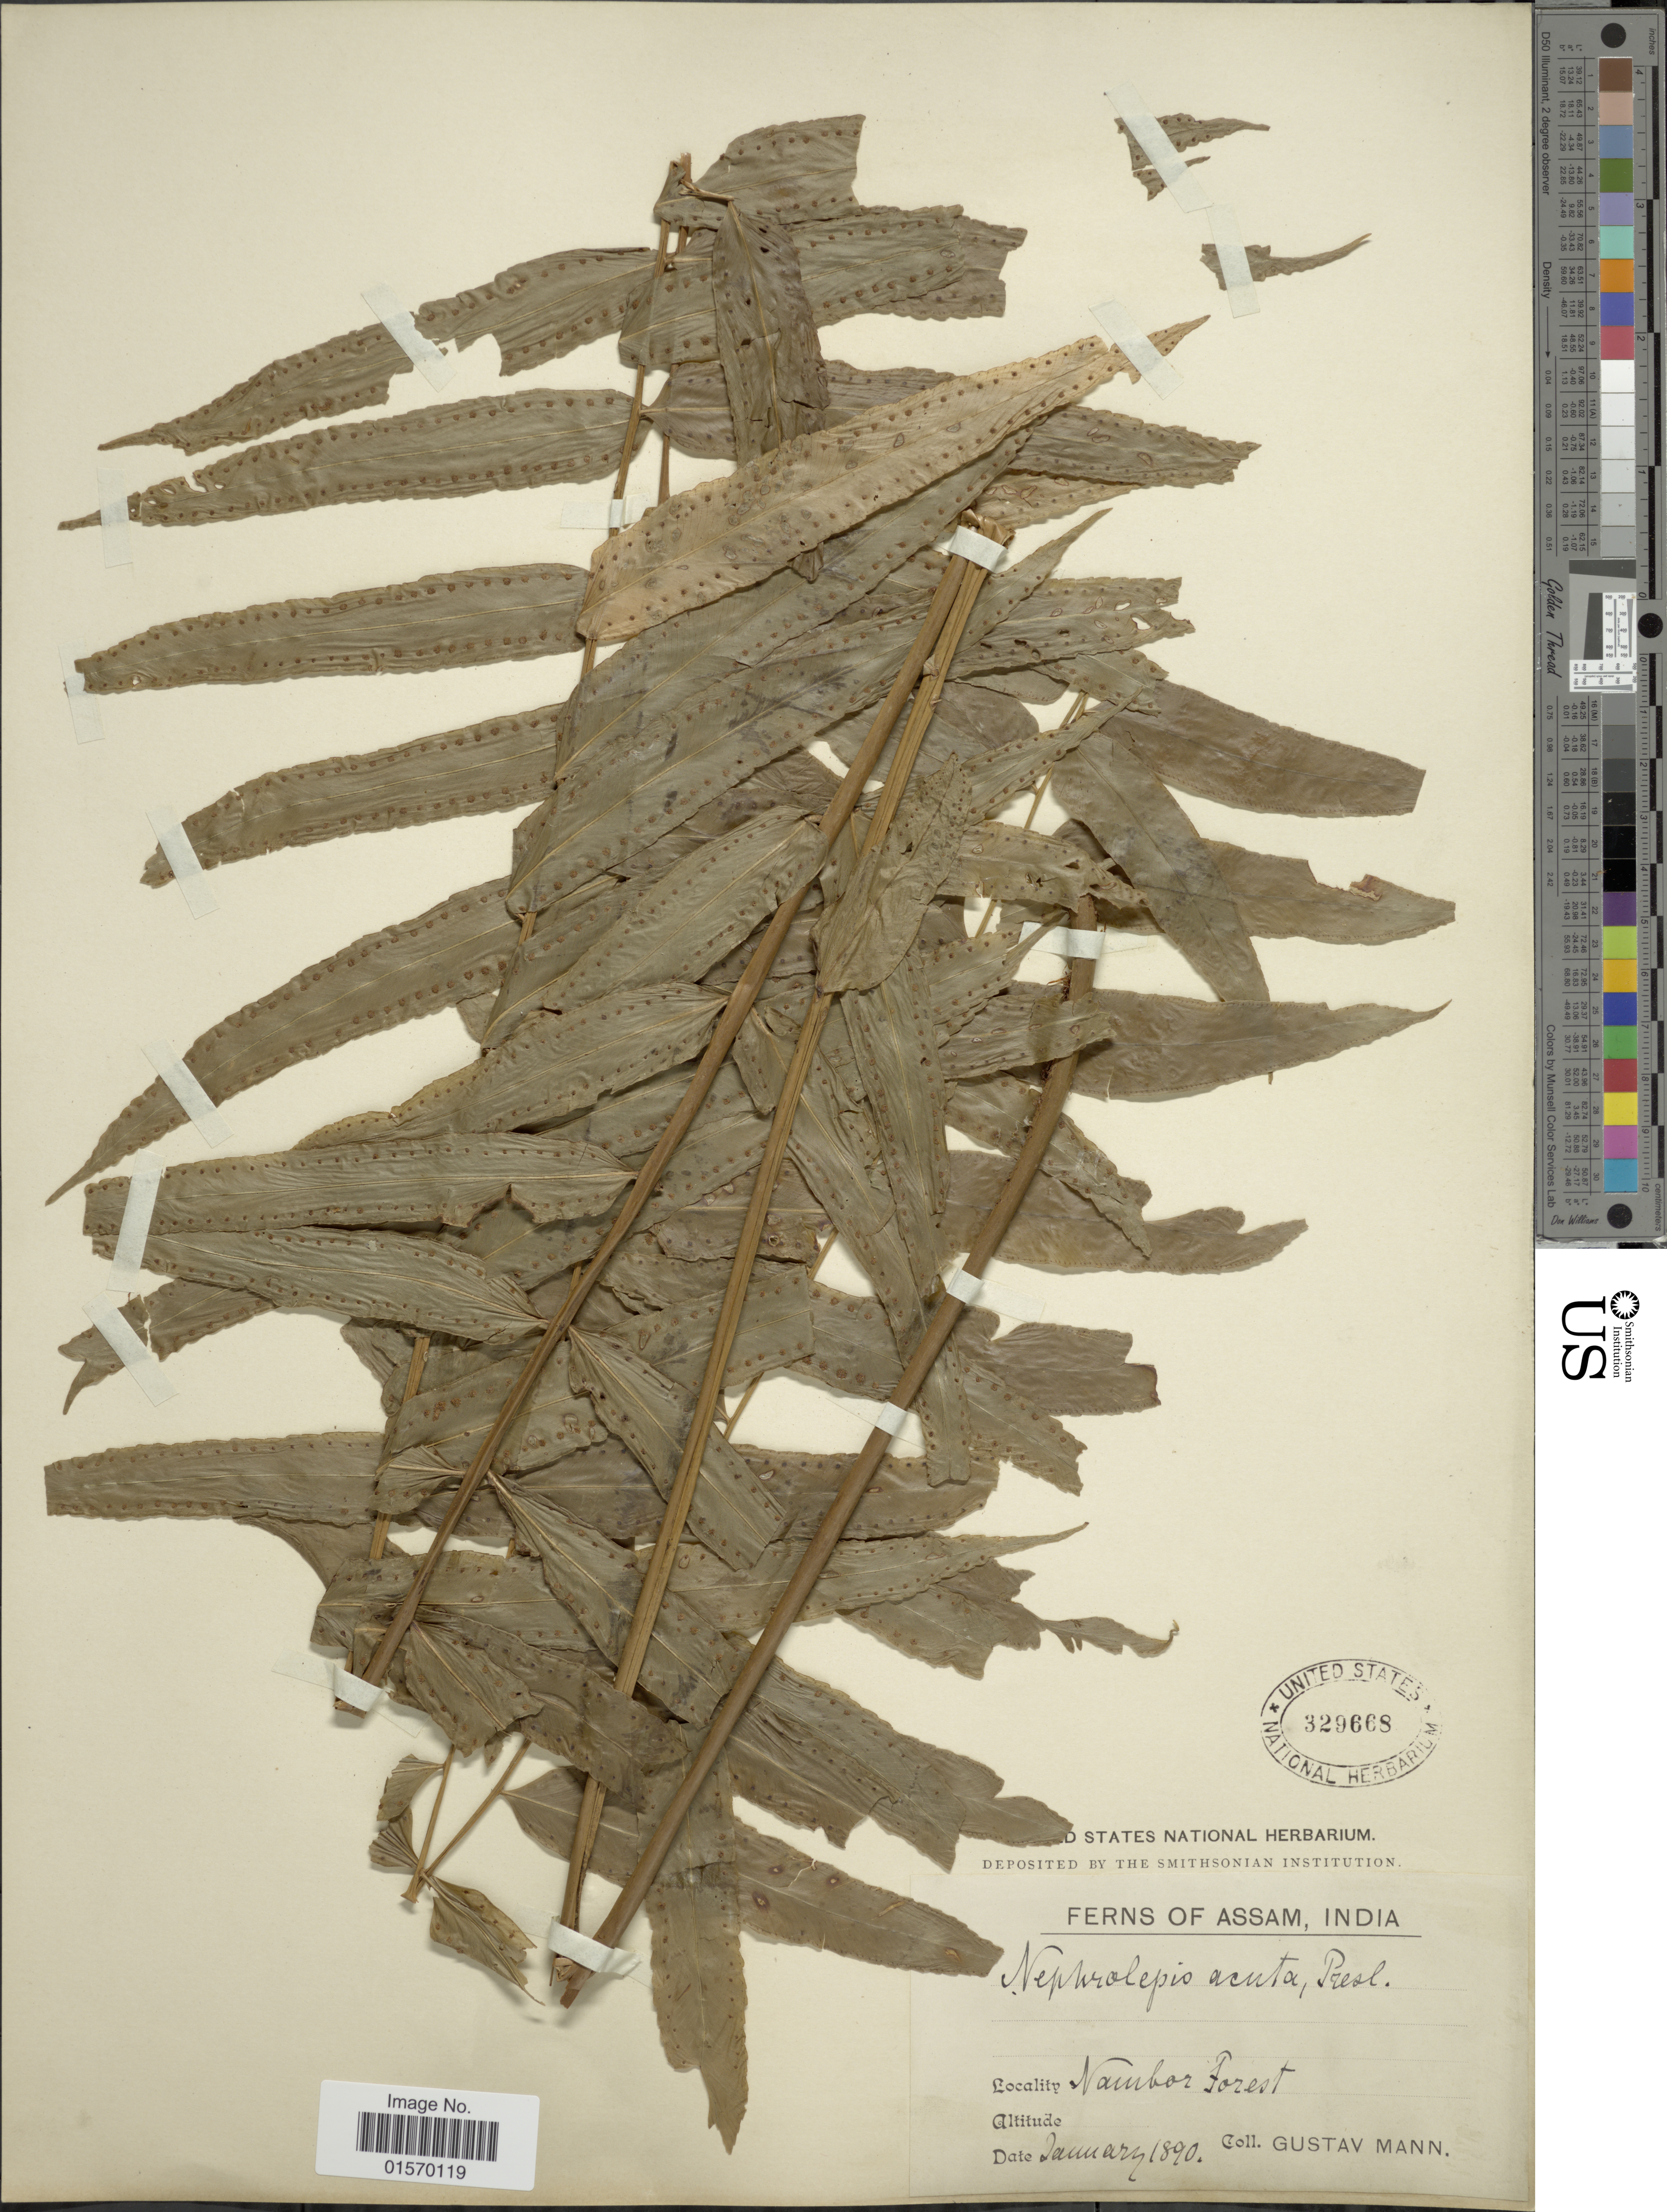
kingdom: Plantae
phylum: Tracheophyta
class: Polypodiopsida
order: Polypodiales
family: Nephrolepidaceae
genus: Nephrolepis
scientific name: Nephrolepis biserrata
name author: (Sw.) Schott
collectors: G. Mann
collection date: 1890-01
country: India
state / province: Assam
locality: Nambor Forest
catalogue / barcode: US 329668